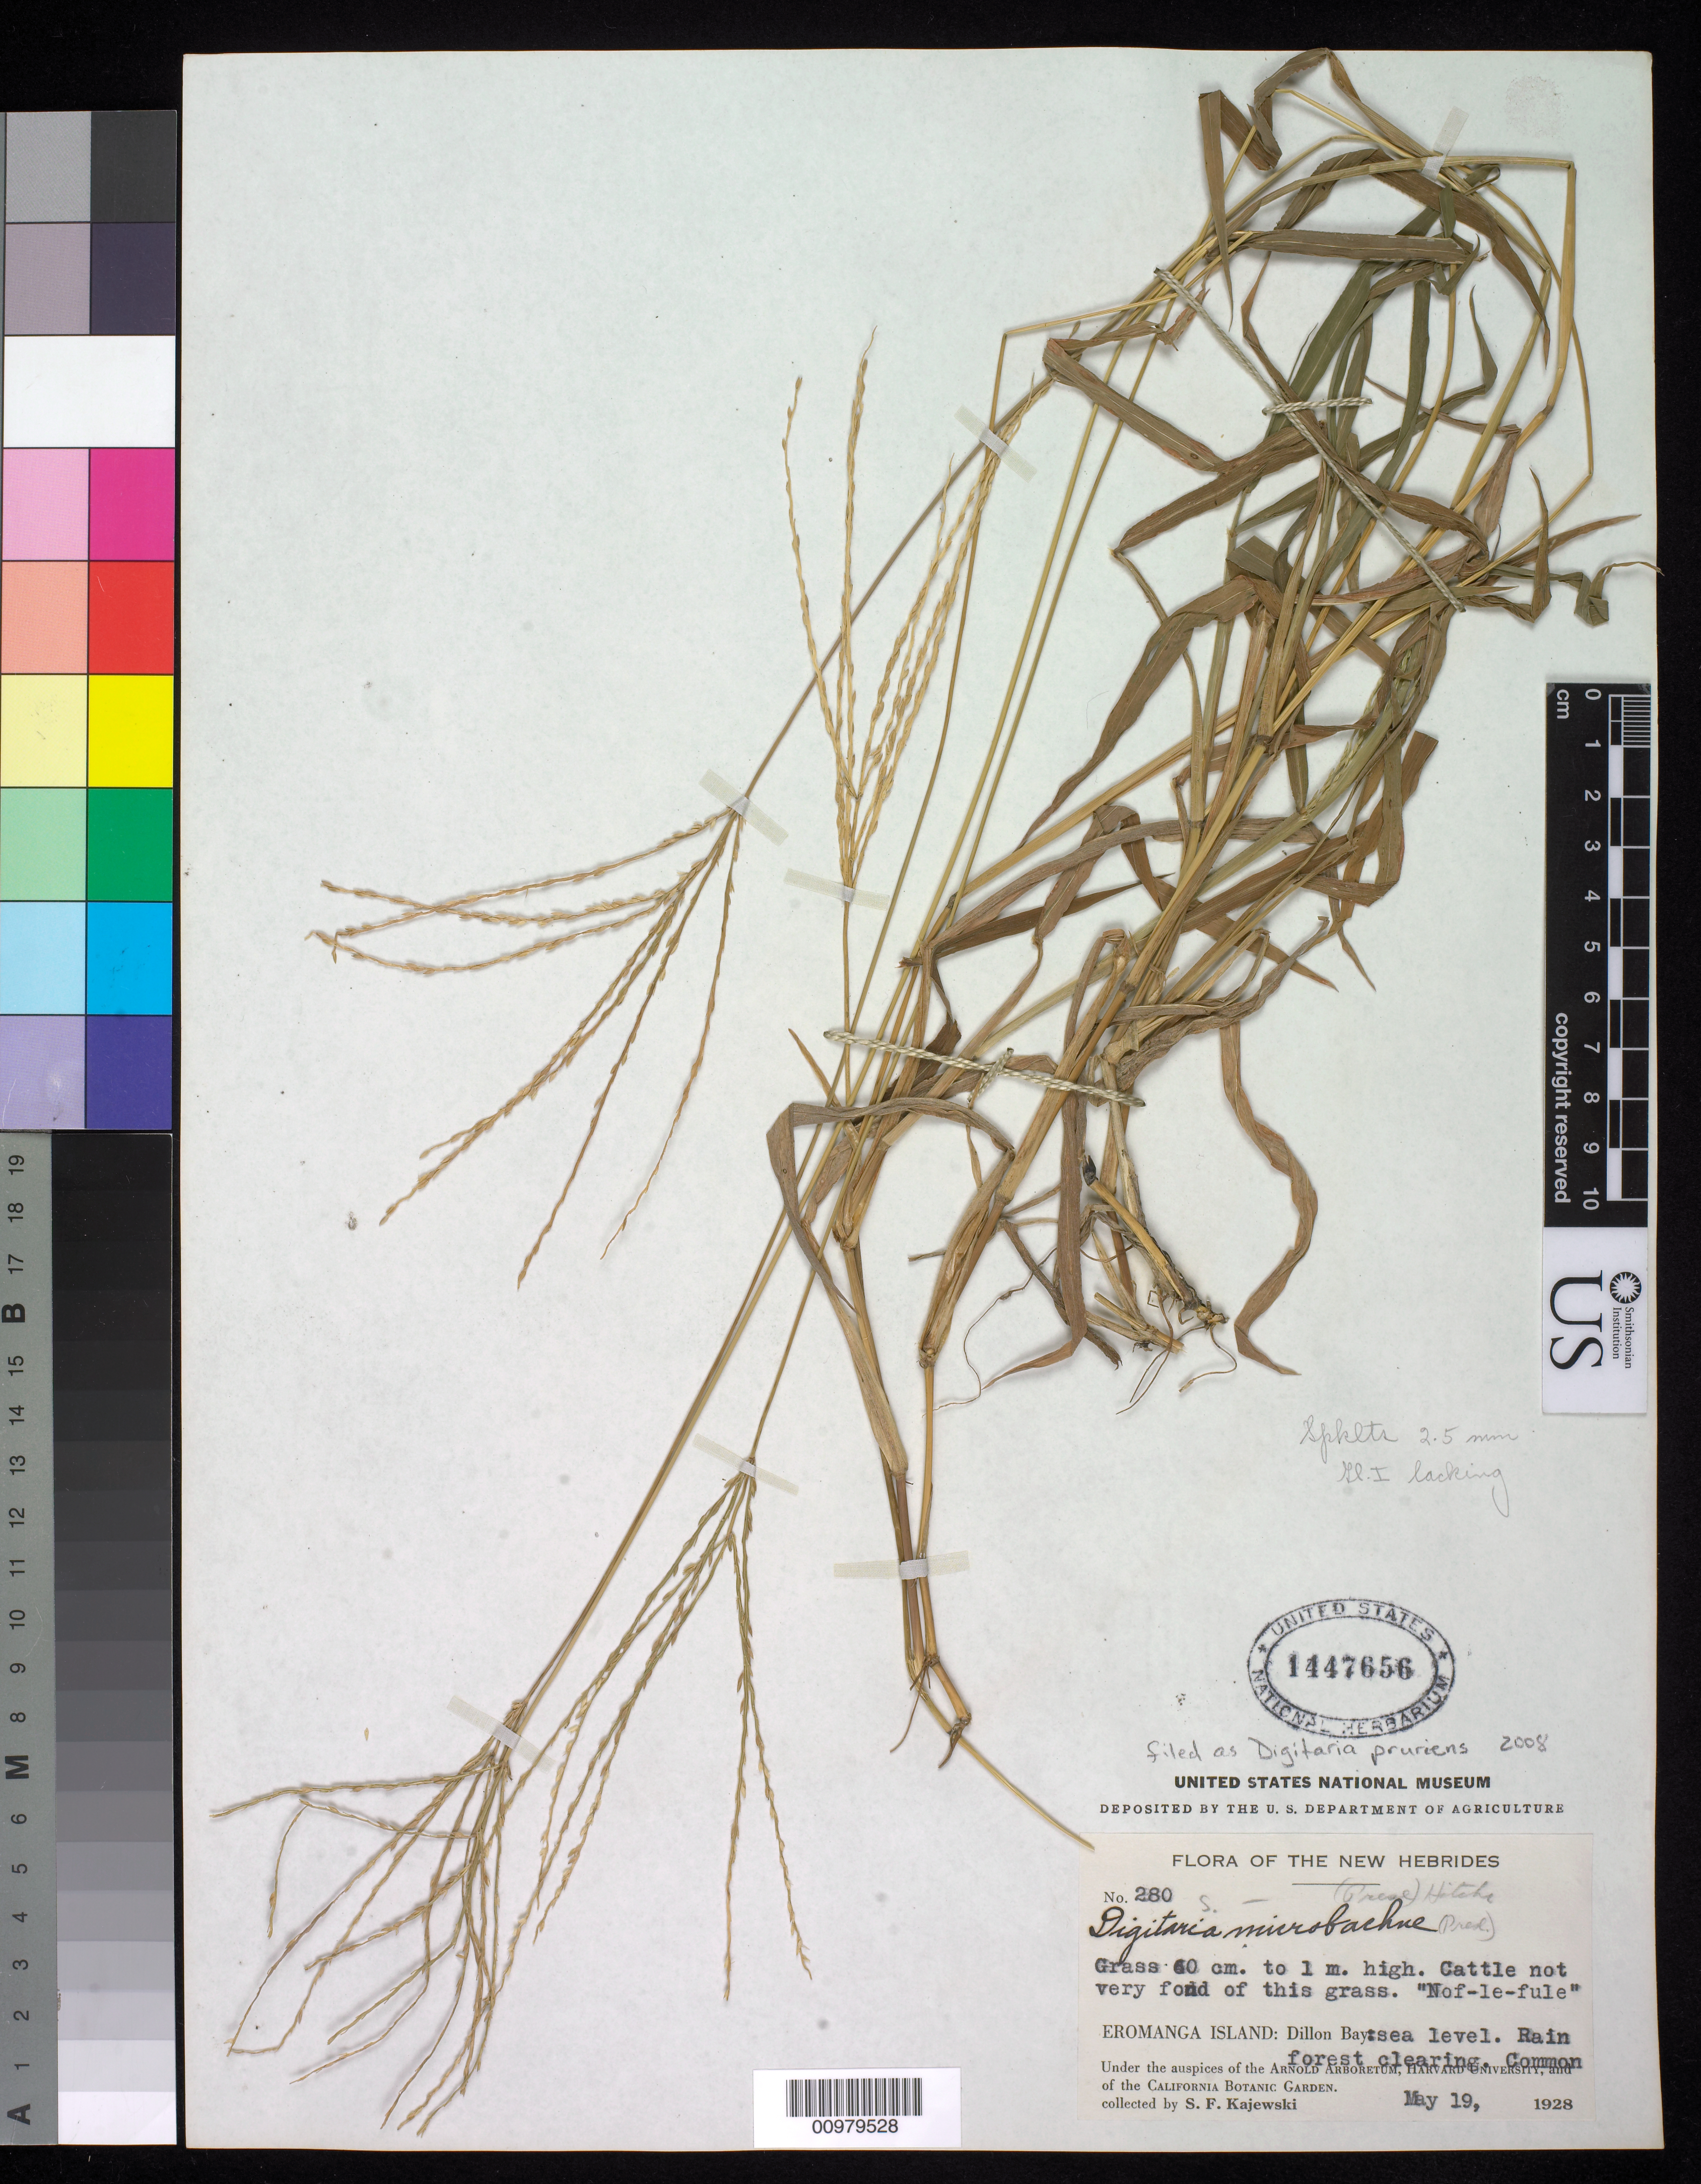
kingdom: Plantae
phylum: Tracheophyta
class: Liliopsida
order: Poales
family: Poaceae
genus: Digitaria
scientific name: Digitaria pruriens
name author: (Fisch. ex Trin.) Büse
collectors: S. Kajewski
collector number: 280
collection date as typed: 19 May 1927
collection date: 1927-05-19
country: Vanuatu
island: Erromango [Eromanga]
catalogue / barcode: US 1447656